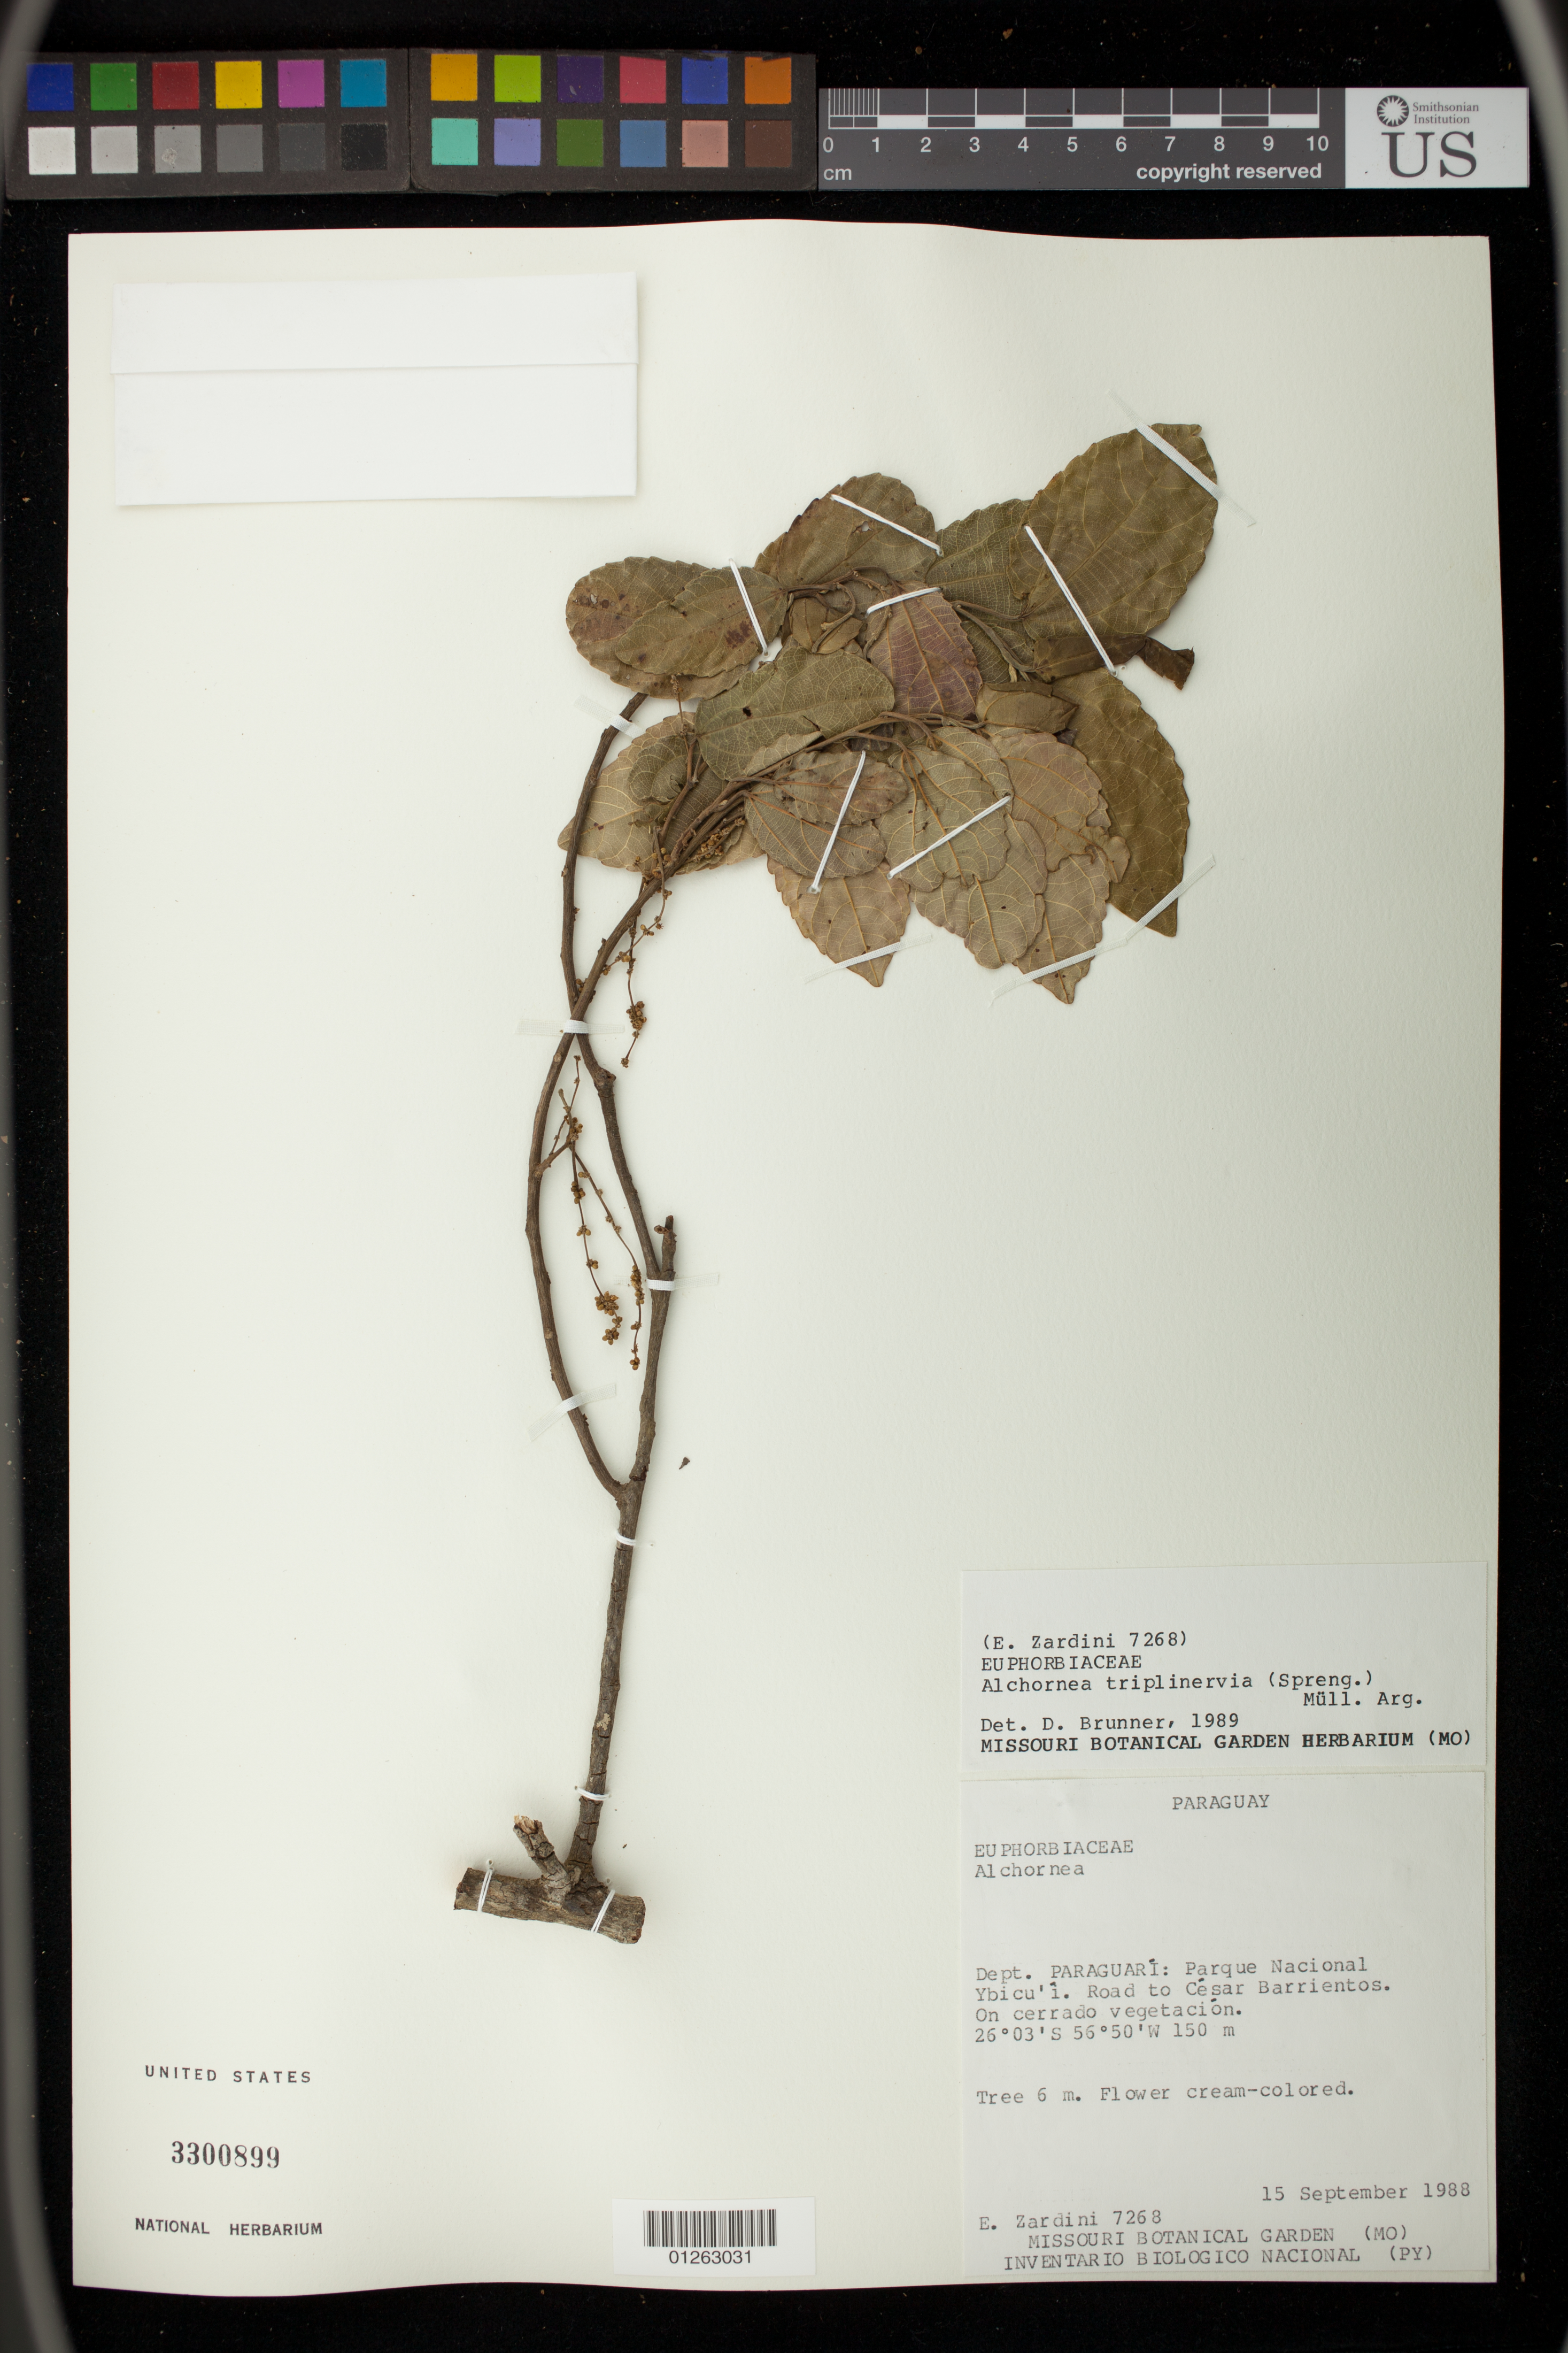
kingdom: Plantae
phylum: Tracheophyta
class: Magnoliopsida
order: Malpighiales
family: Euphorbiaceae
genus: Alchornea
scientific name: Alchornea triplinervia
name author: (Spreng.) Müll. Arg.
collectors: E. M. Zardini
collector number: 7268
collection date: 1988-09-15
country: Paraguay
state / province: Paraguari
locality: Parque Nacional Ybicu'i. Road to CTsar Barrientos.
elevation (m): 150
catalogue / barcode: US 3300899